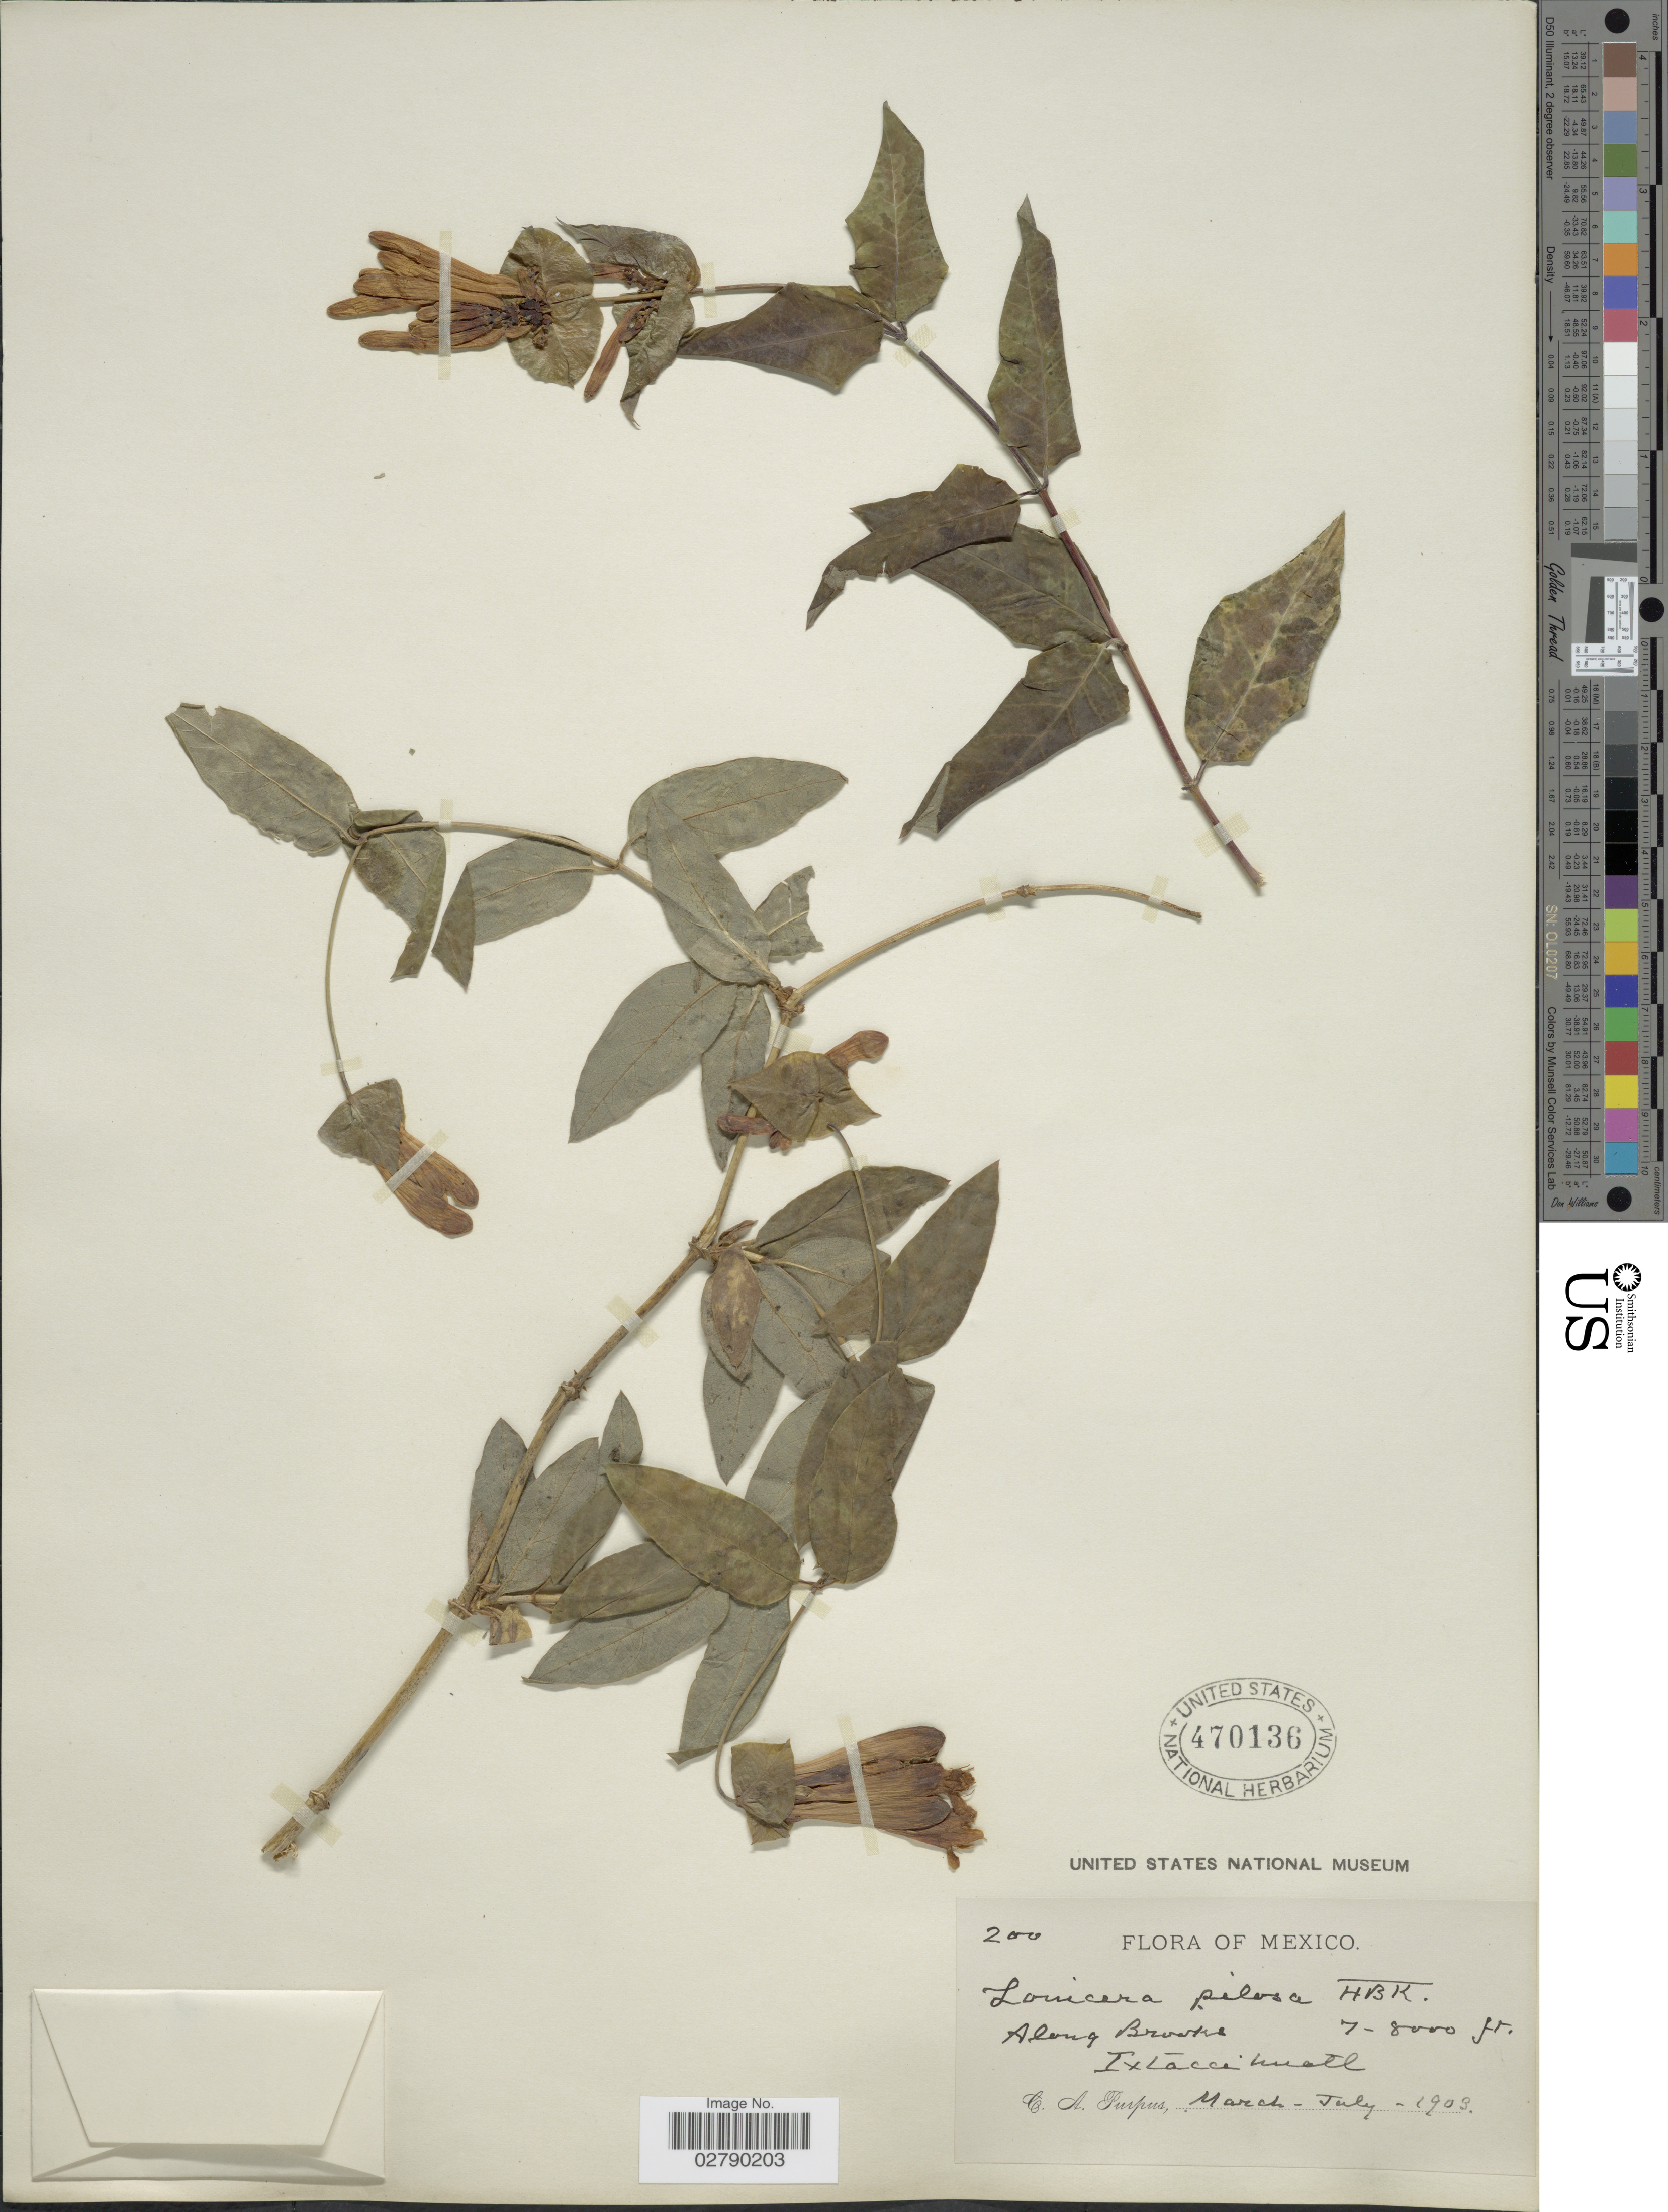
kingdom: Plantae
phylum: Tracheophyta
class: Magnoliopsida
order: Dipsacales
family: Caprifoliaceae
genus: Lonicera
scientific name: Lonicera pilosa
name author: Willd. ex Kunth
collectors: C. A. Purpus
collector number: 200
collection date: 1903-03/1903-07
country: Mexico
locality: Along Brooks. Ixtaccihuatl.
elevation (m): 2134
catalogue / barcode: US 470136